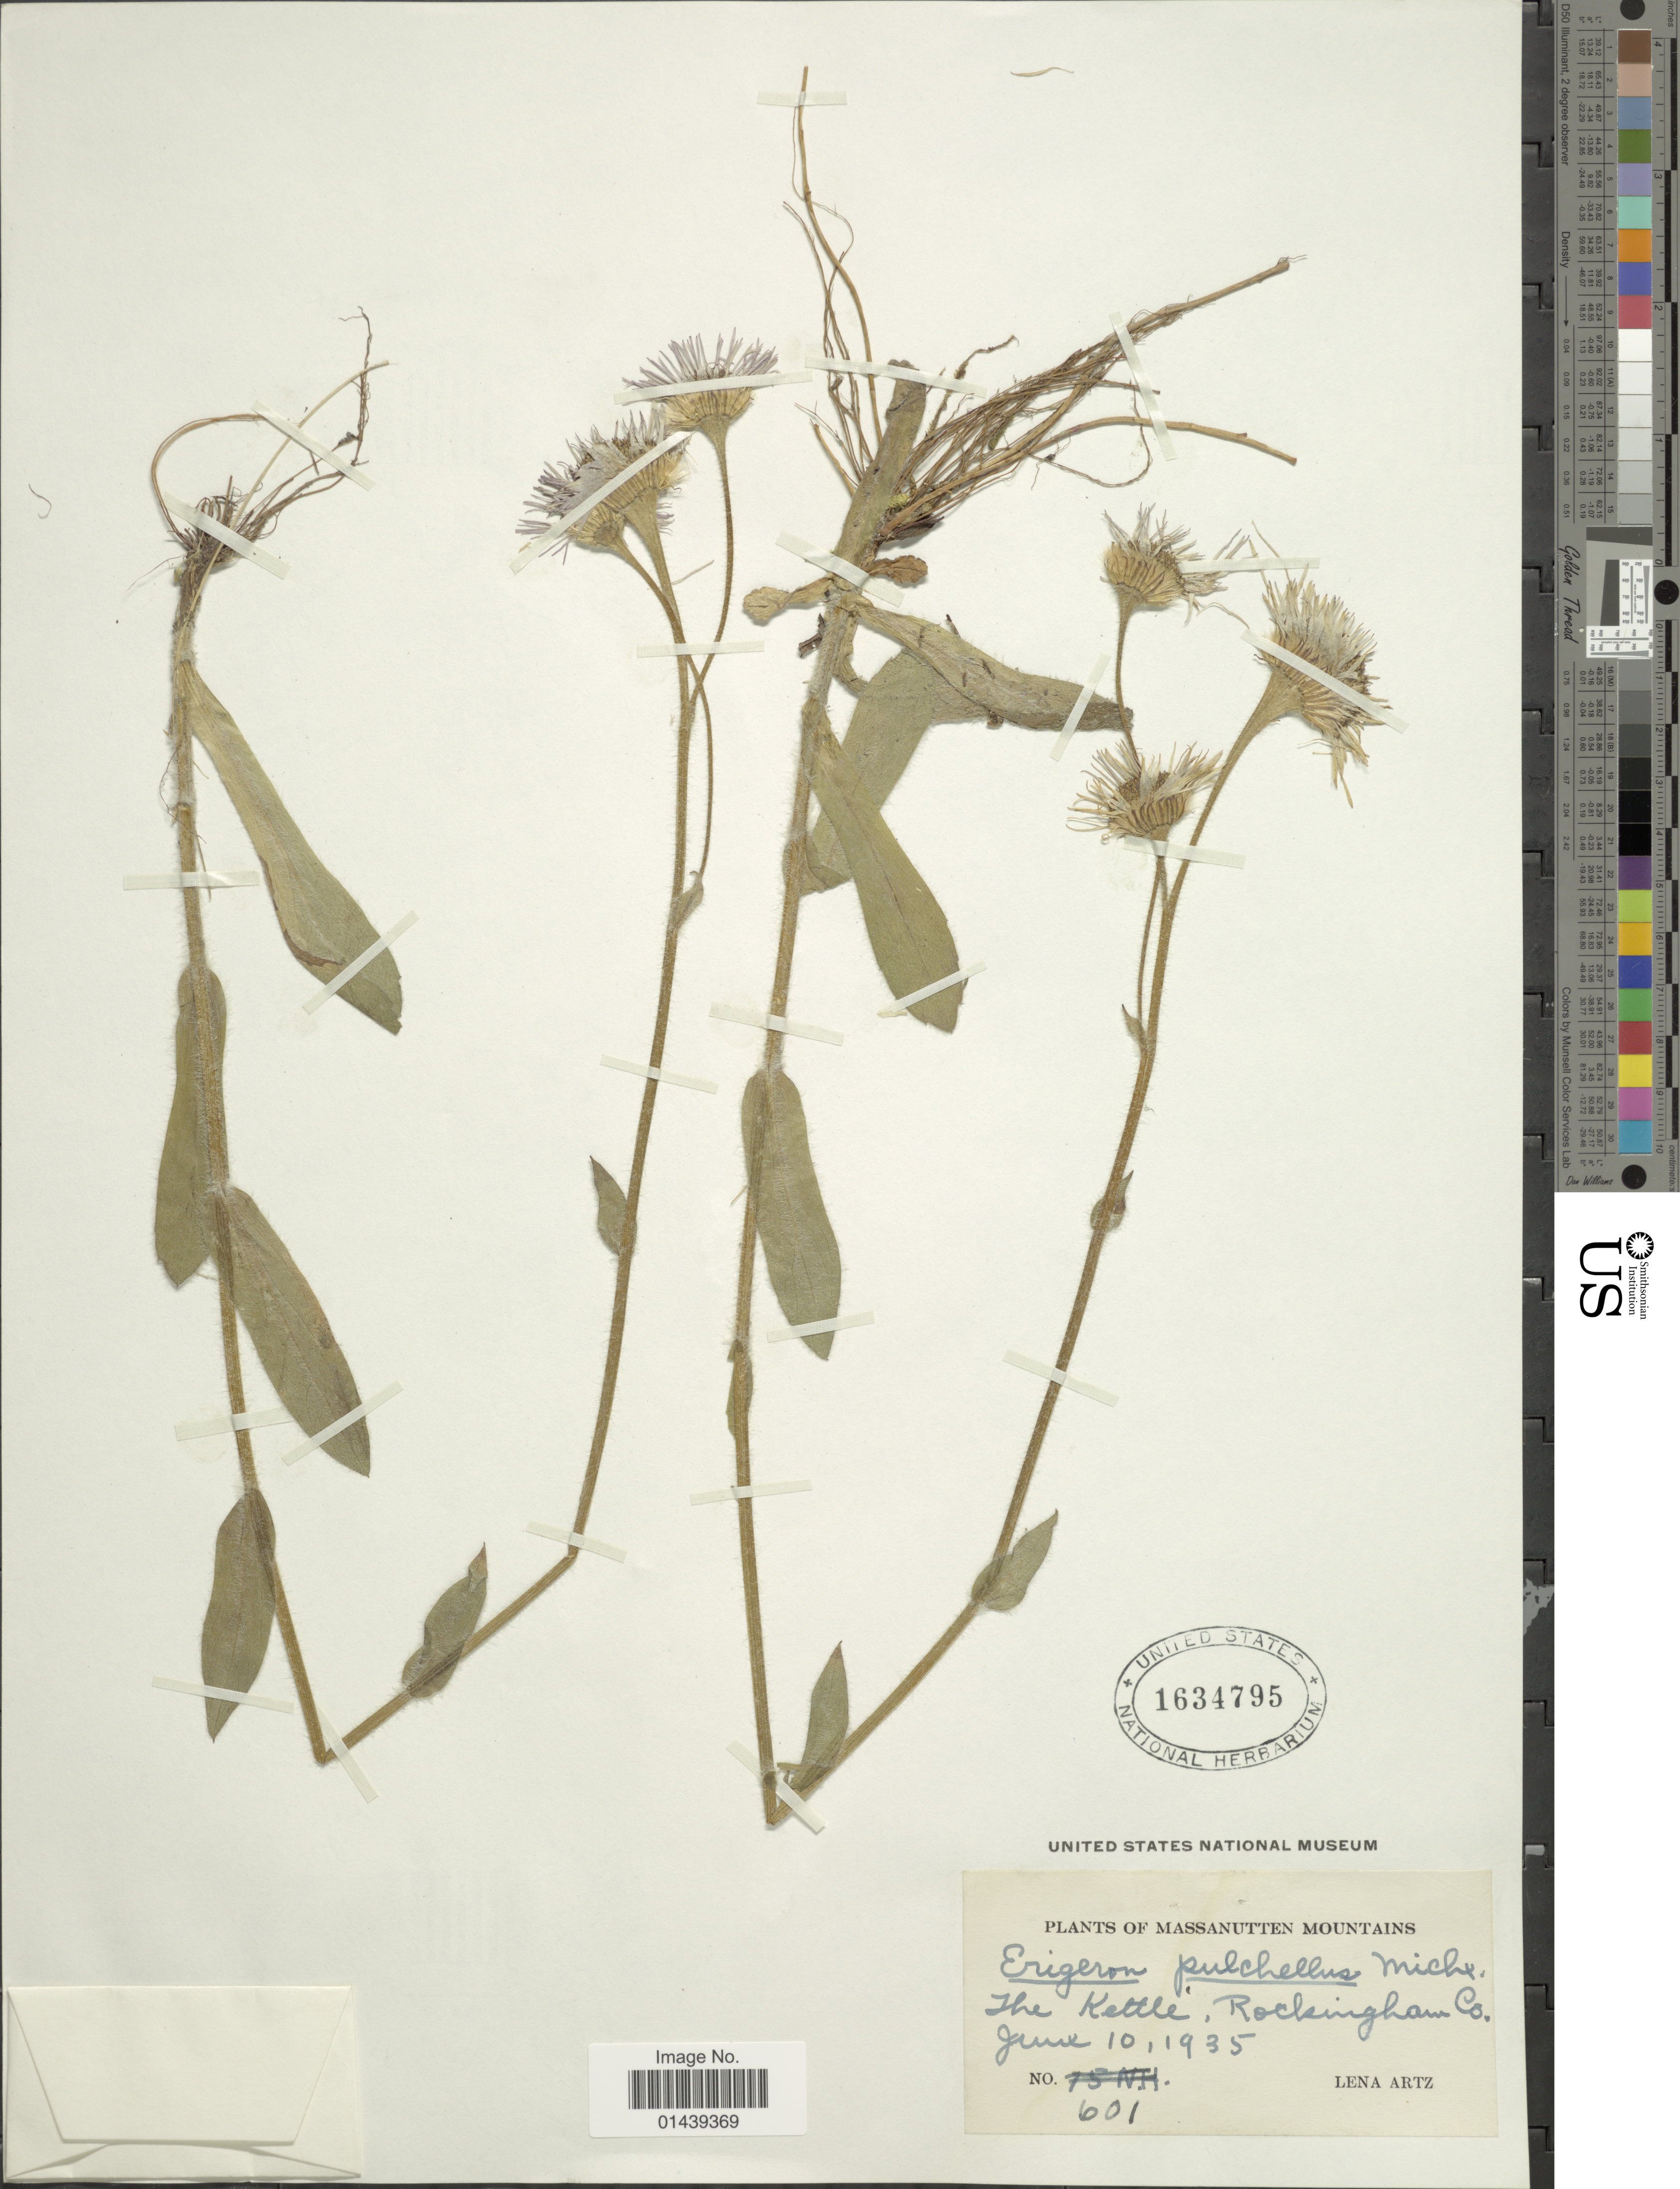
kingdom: Plantae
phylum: Tracheophyta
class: Magnoliopsida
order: Asterales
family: Asteraceae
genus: Erigeron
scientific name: Erigeron pulchellus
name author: Michx.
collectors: L. Artz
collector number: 601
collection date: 1935-06-10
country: United States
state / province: Virginia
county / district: Rockingham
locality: Massanutten Mountains. The Kettle, Rockingham Co.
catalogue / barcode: US 1634795